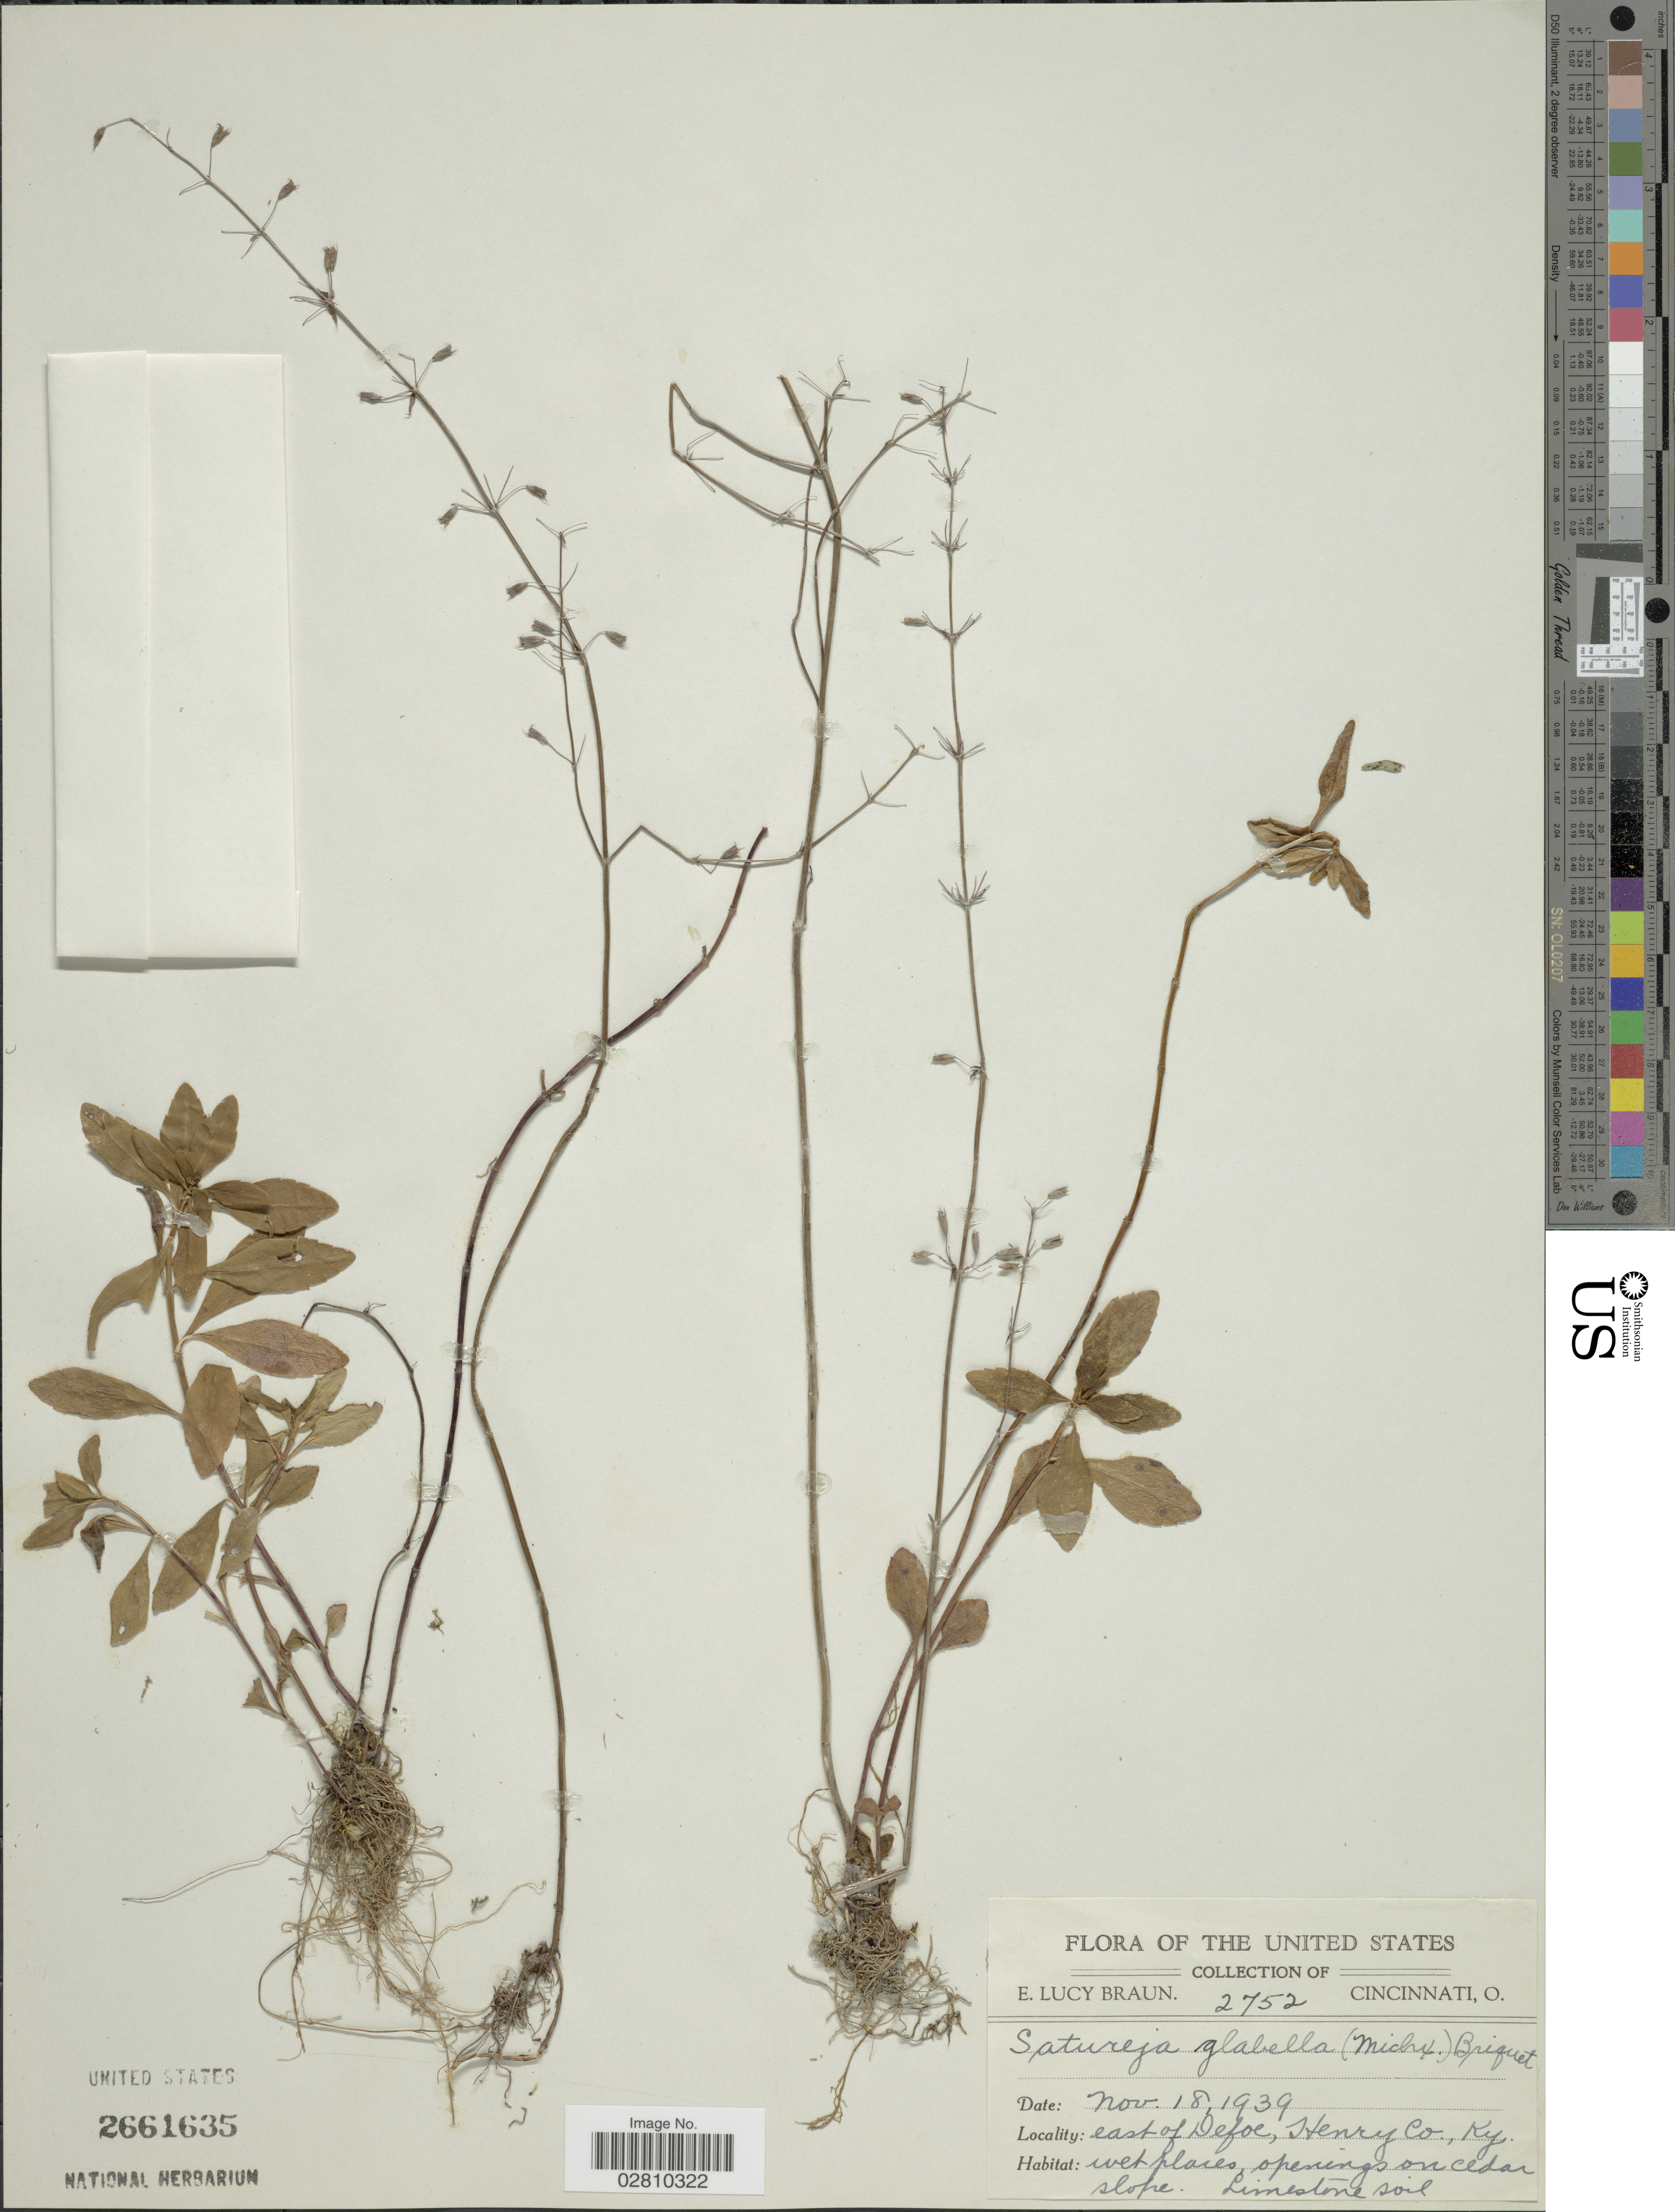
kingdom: Plantae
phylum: Tracheophyta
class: Magnoliopsida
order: Lamiales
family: Lamiaceae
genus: Clinopodium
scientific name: Clinopodium glabellum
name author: (Michx.) Kuntze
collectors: E. L. Braun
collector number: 2752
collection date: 1939-11-18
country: United States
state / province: Kentucky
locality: East of Defoe, Henry Co., Ky.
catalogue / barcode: US 2661635